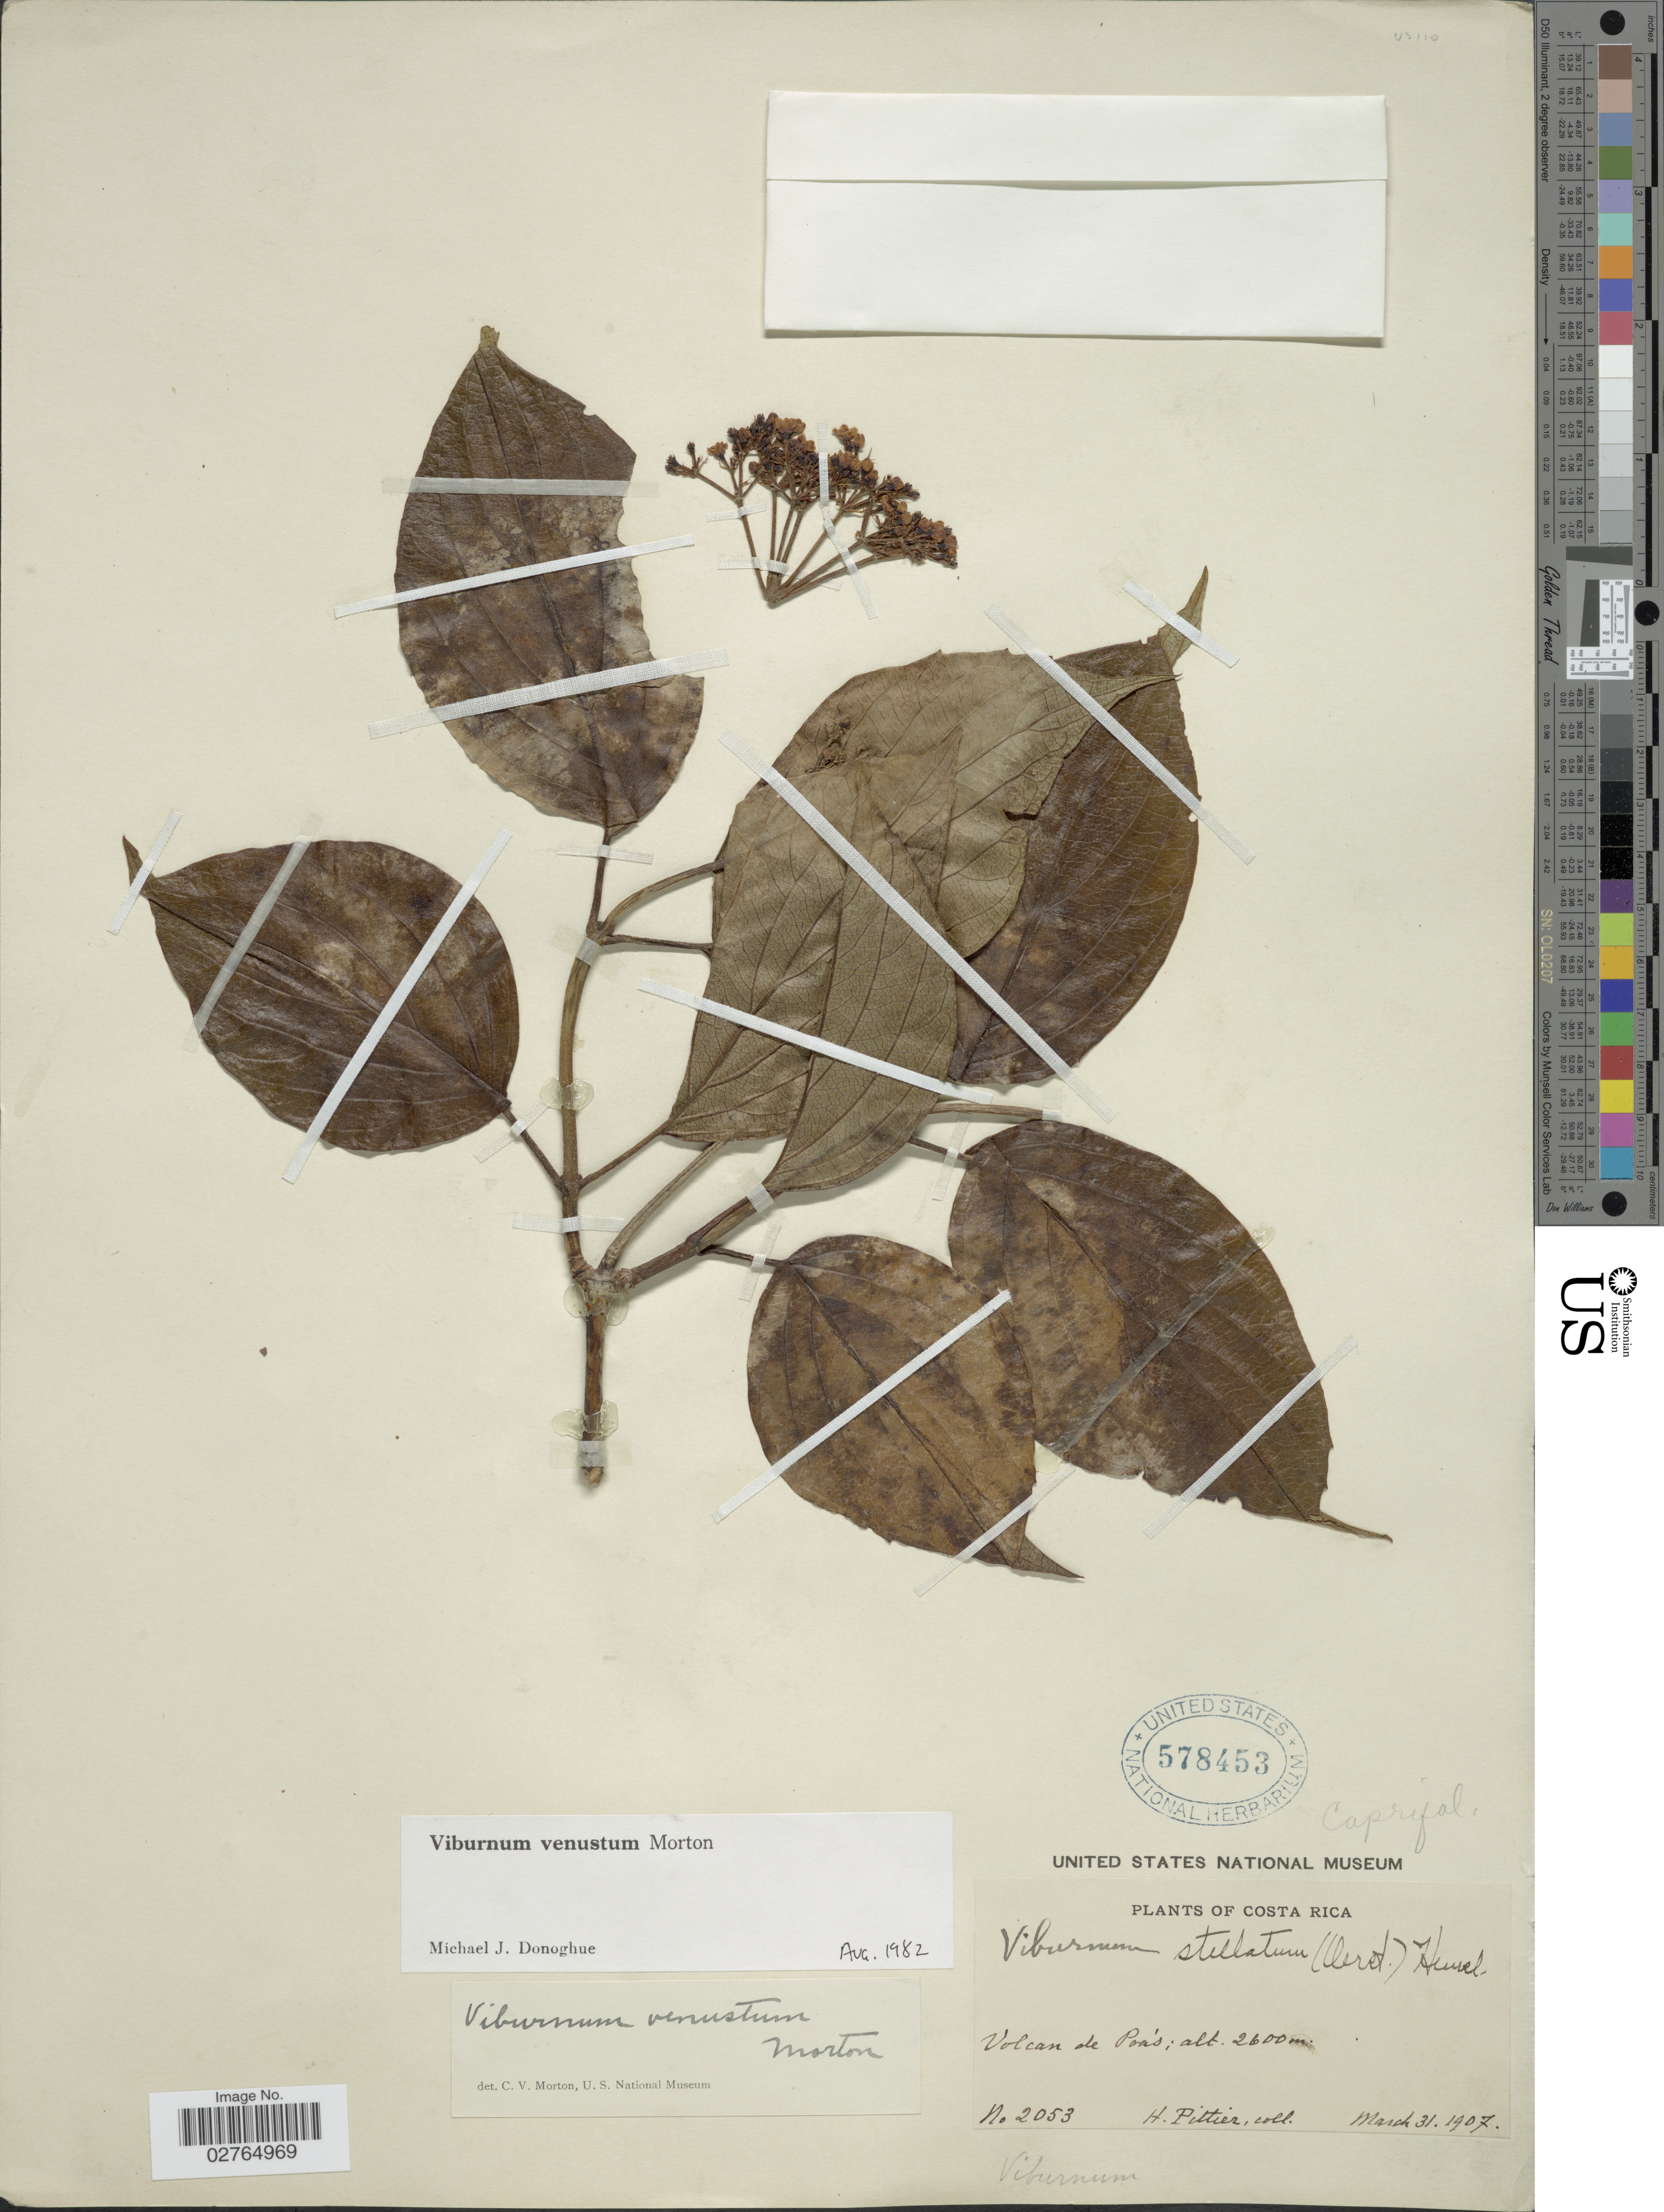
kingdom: Plantae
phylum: Tracheophyta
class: Magnoliopsida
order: Dipsacales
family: Viburnaceae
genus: Viburnum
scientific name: Viburnum venustum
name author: C.V. Morton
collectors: H. F. Pittier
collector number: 2053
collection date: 1907-03-31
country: Costa Rica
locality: Volcan de Poás.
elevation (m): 2600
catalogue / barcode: US 578453